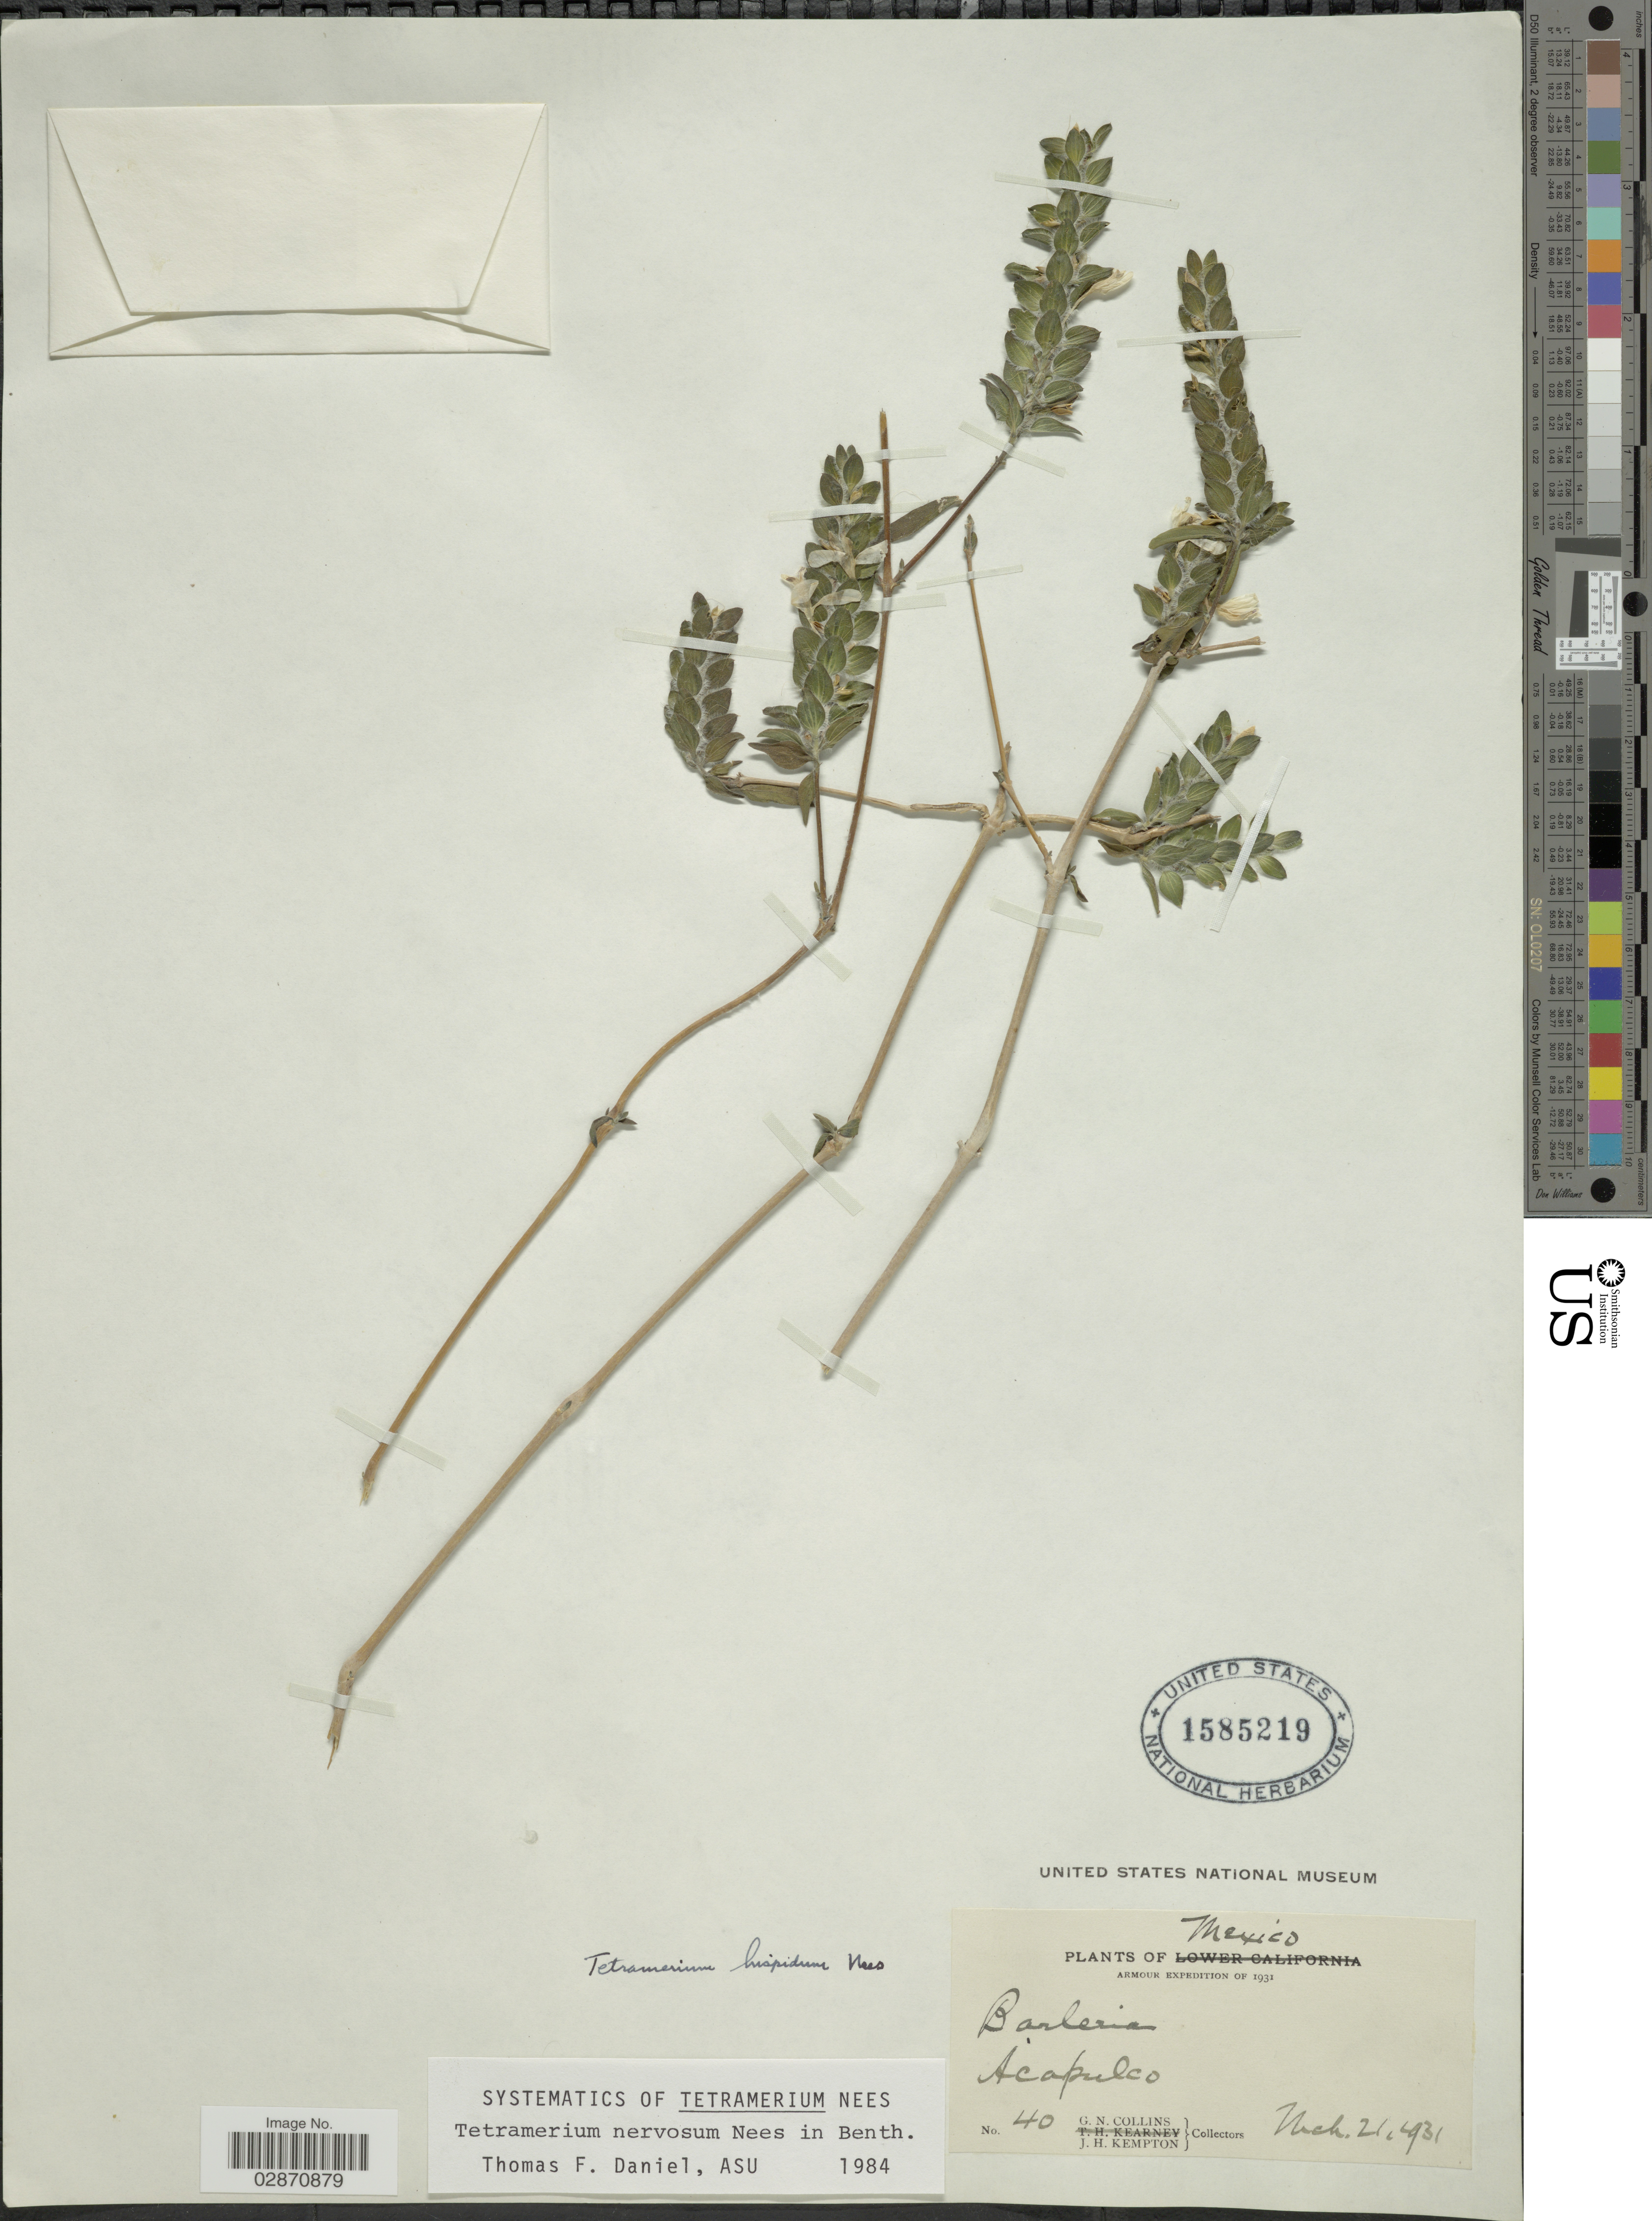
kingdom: Plantae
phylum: Tracheophyta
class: Magnoliopsida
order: Lamiales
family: Acanthaceae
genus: Tetramerium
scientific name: Tetramerium nervosum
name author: Nees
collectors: G. Collins & J. H. Kempton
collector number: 40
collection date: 1931-03-21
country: Mexico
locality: Acapulco.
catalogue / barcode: US 1585219